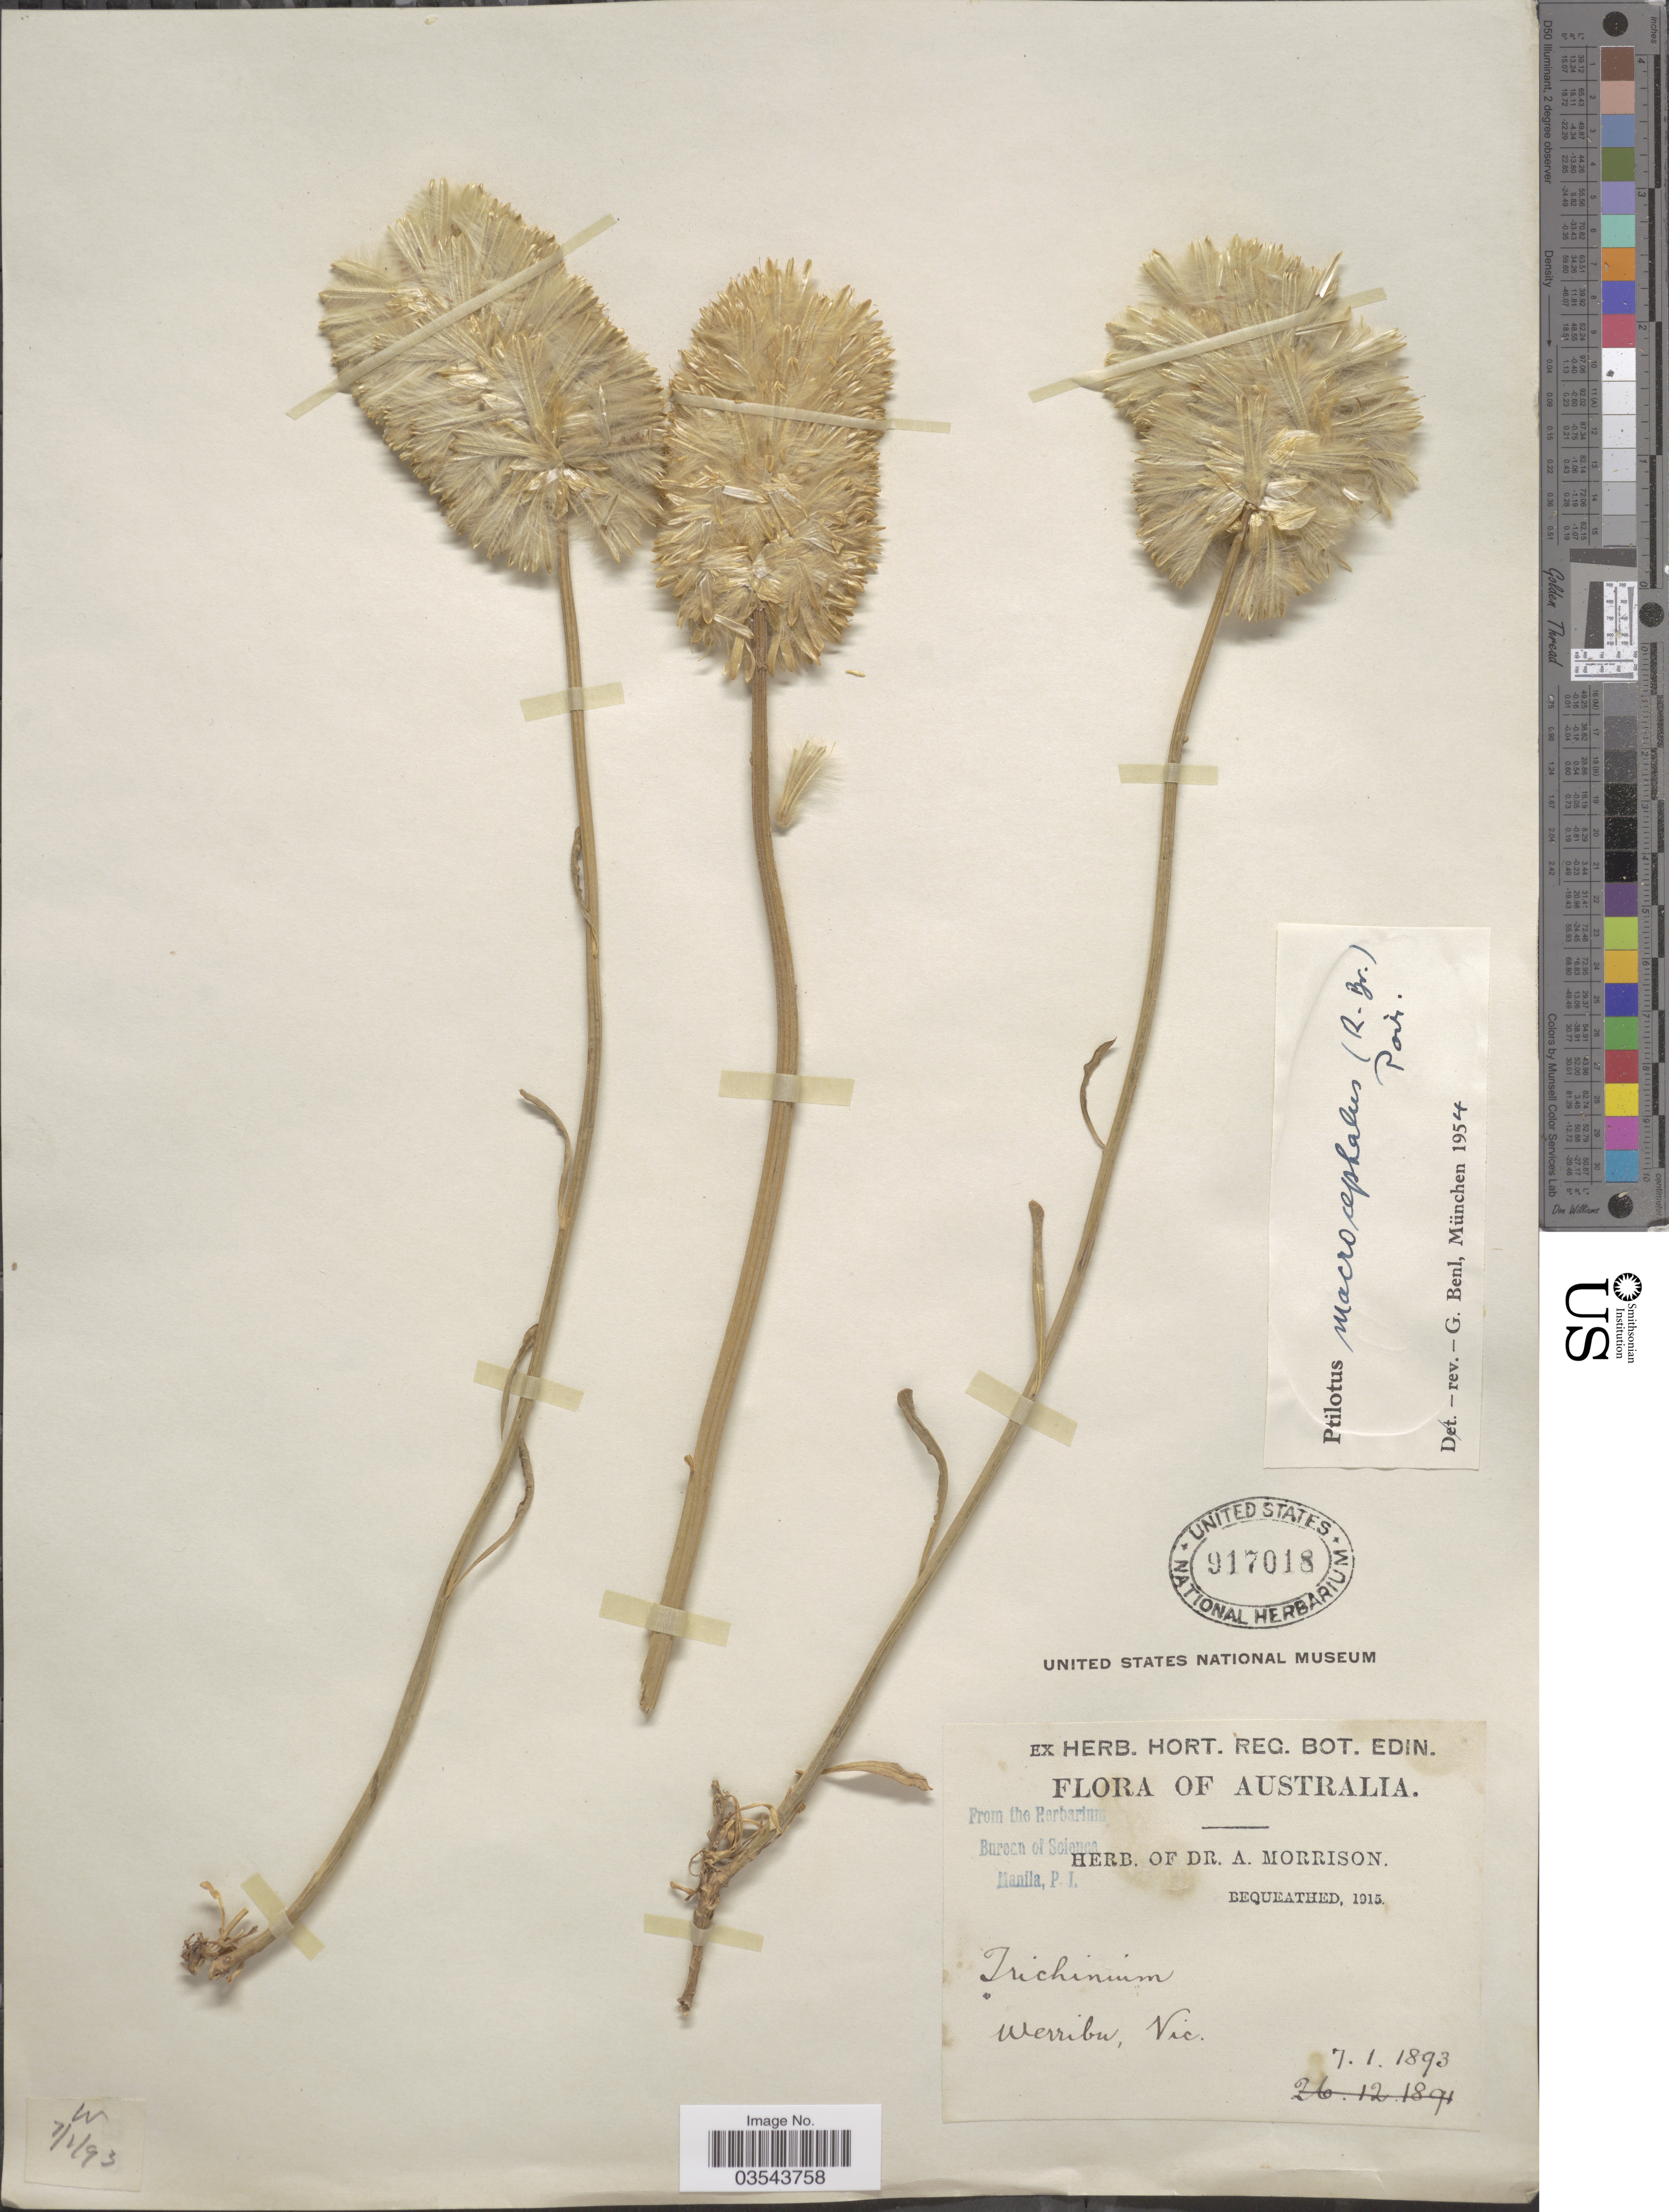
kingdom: Plantae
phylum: Tracheophyta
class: Magnoliopsida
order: Caryophyllales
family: Amaranthaceae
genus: Ptilotus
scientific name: Ptilotus macrocephalus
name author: (R. Br.) Poir.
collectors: ex herb. Dr. A. Morrison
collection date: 1893-01-07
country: Australia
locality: Werribee, Vic.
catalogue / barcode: US 917018